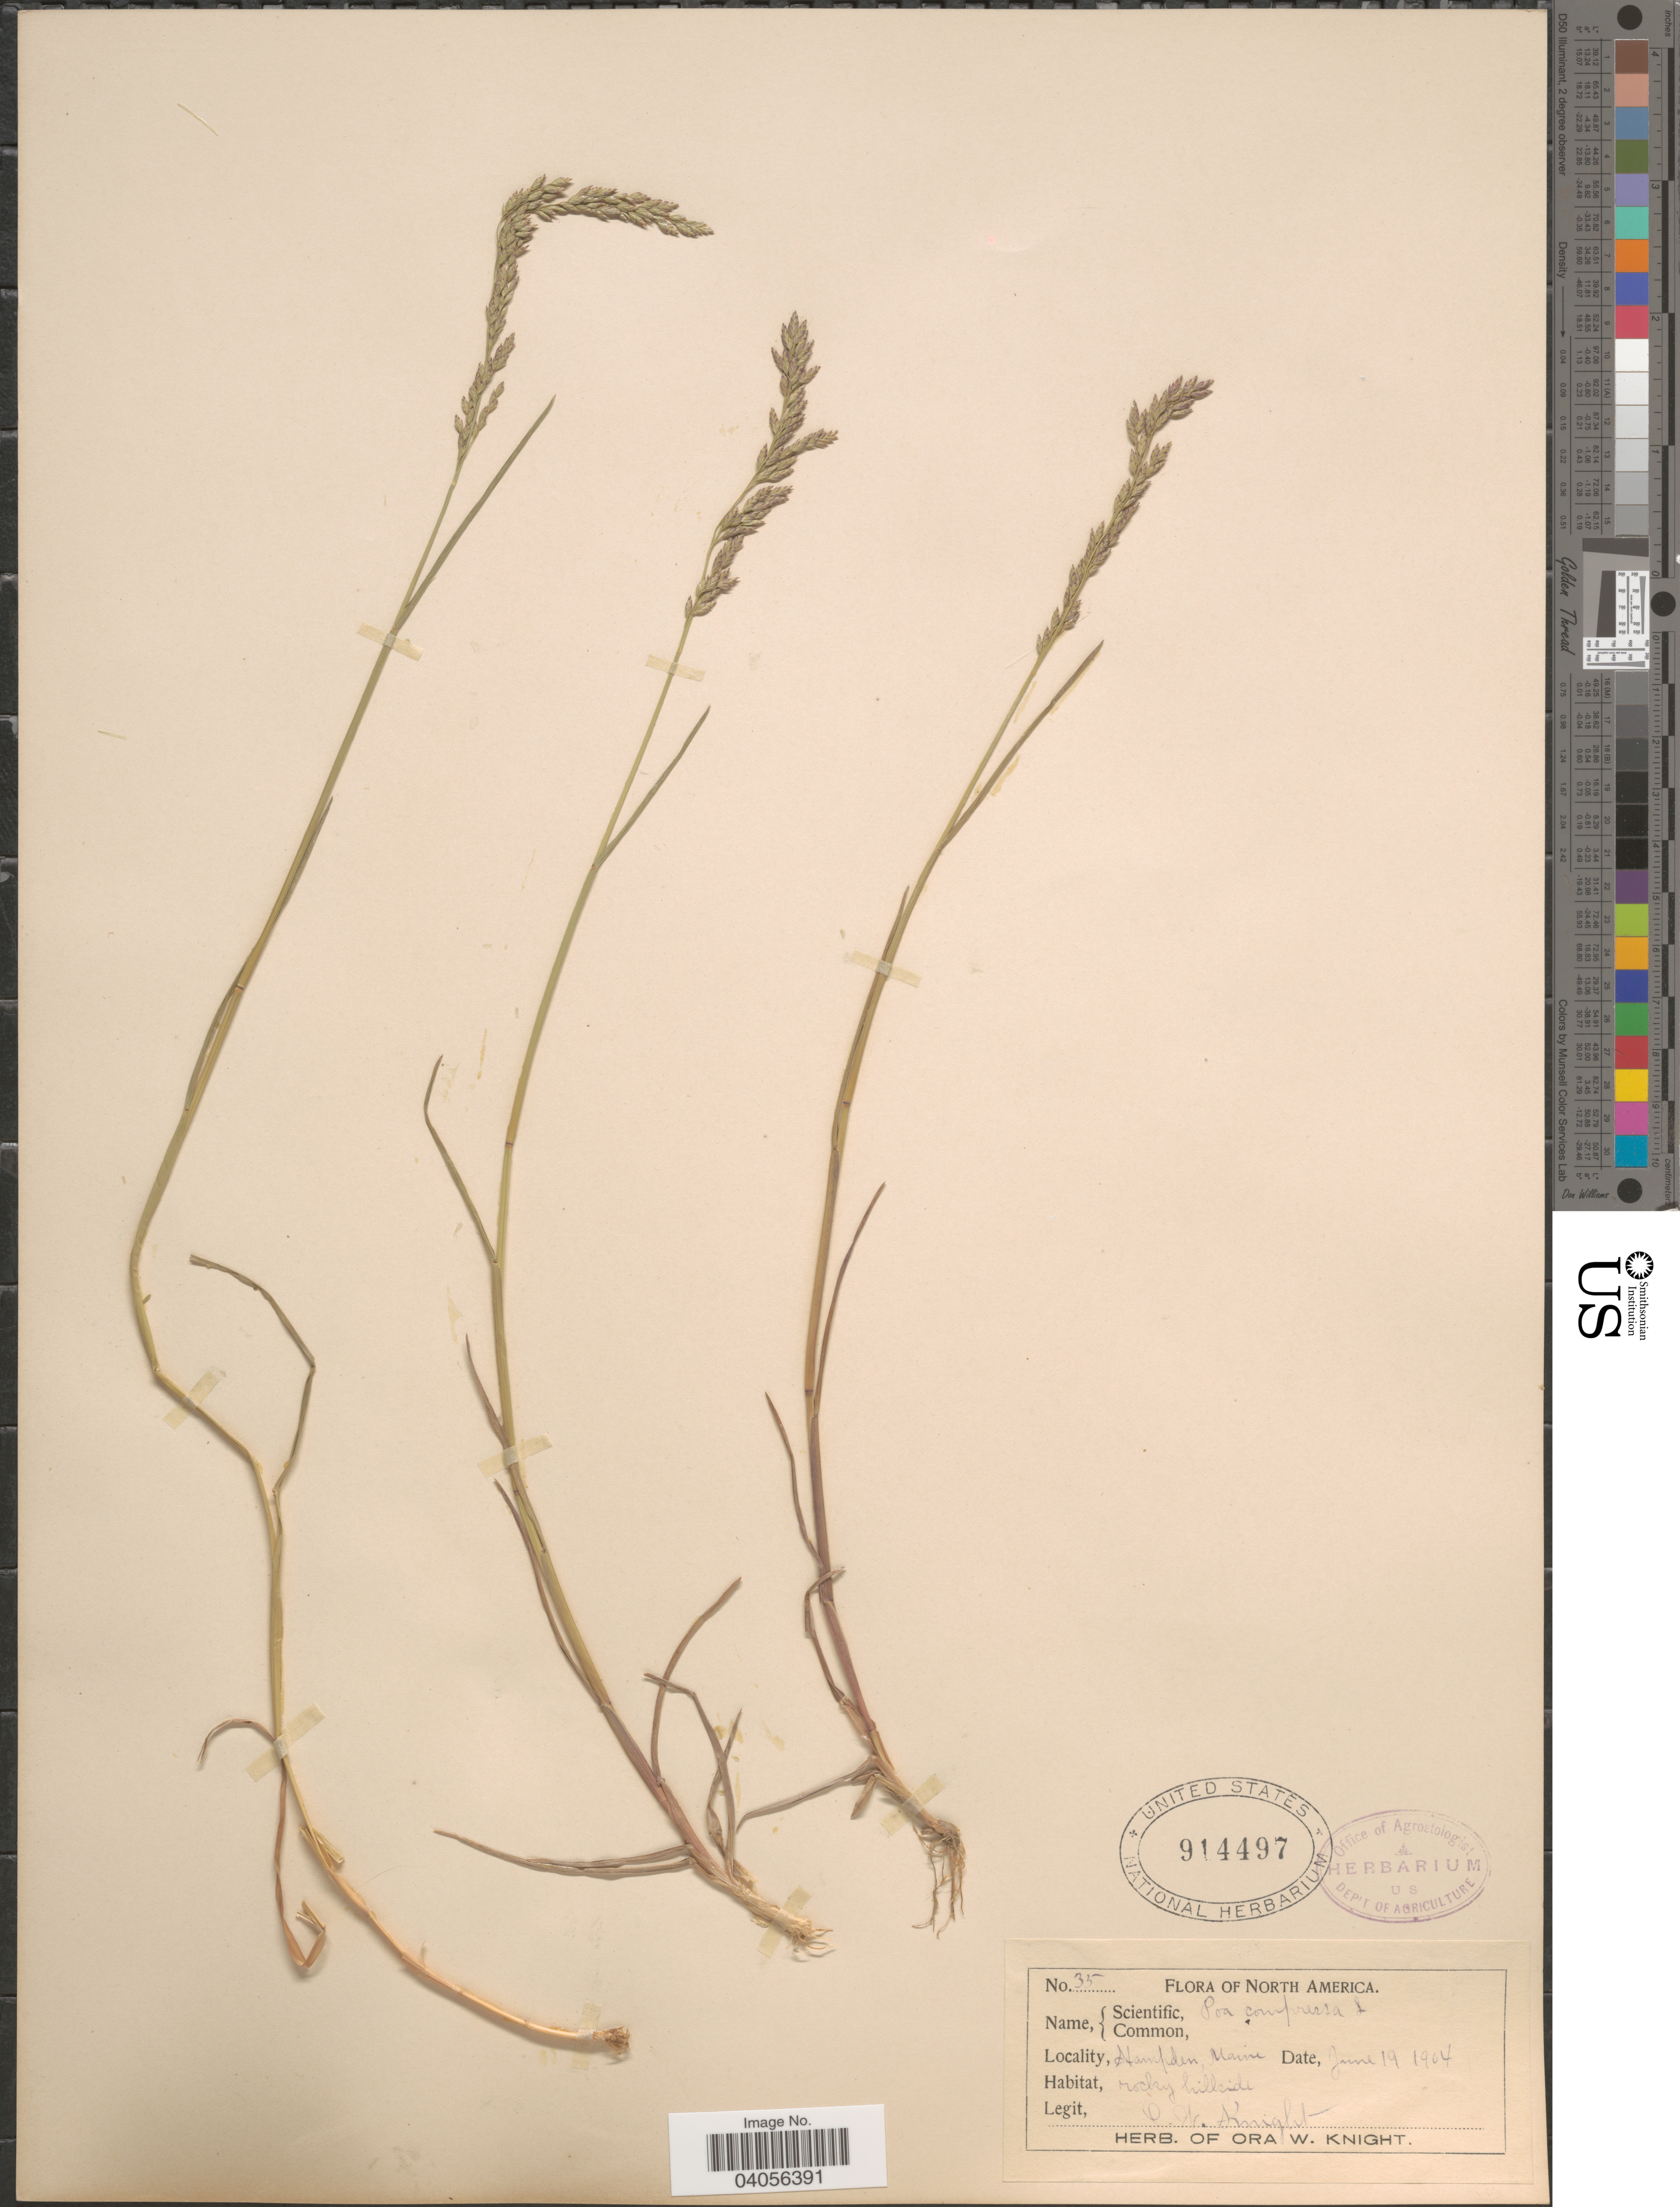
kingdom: Plantae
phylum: Tracheophyta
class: Liliopsida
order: Poales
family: Poaceae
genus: Poa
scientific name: Poa compressa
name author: L.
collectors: O. Knight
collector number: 35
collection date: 1904-06-19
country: United States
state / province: Maine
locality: Hampton.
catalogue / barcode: US 914497